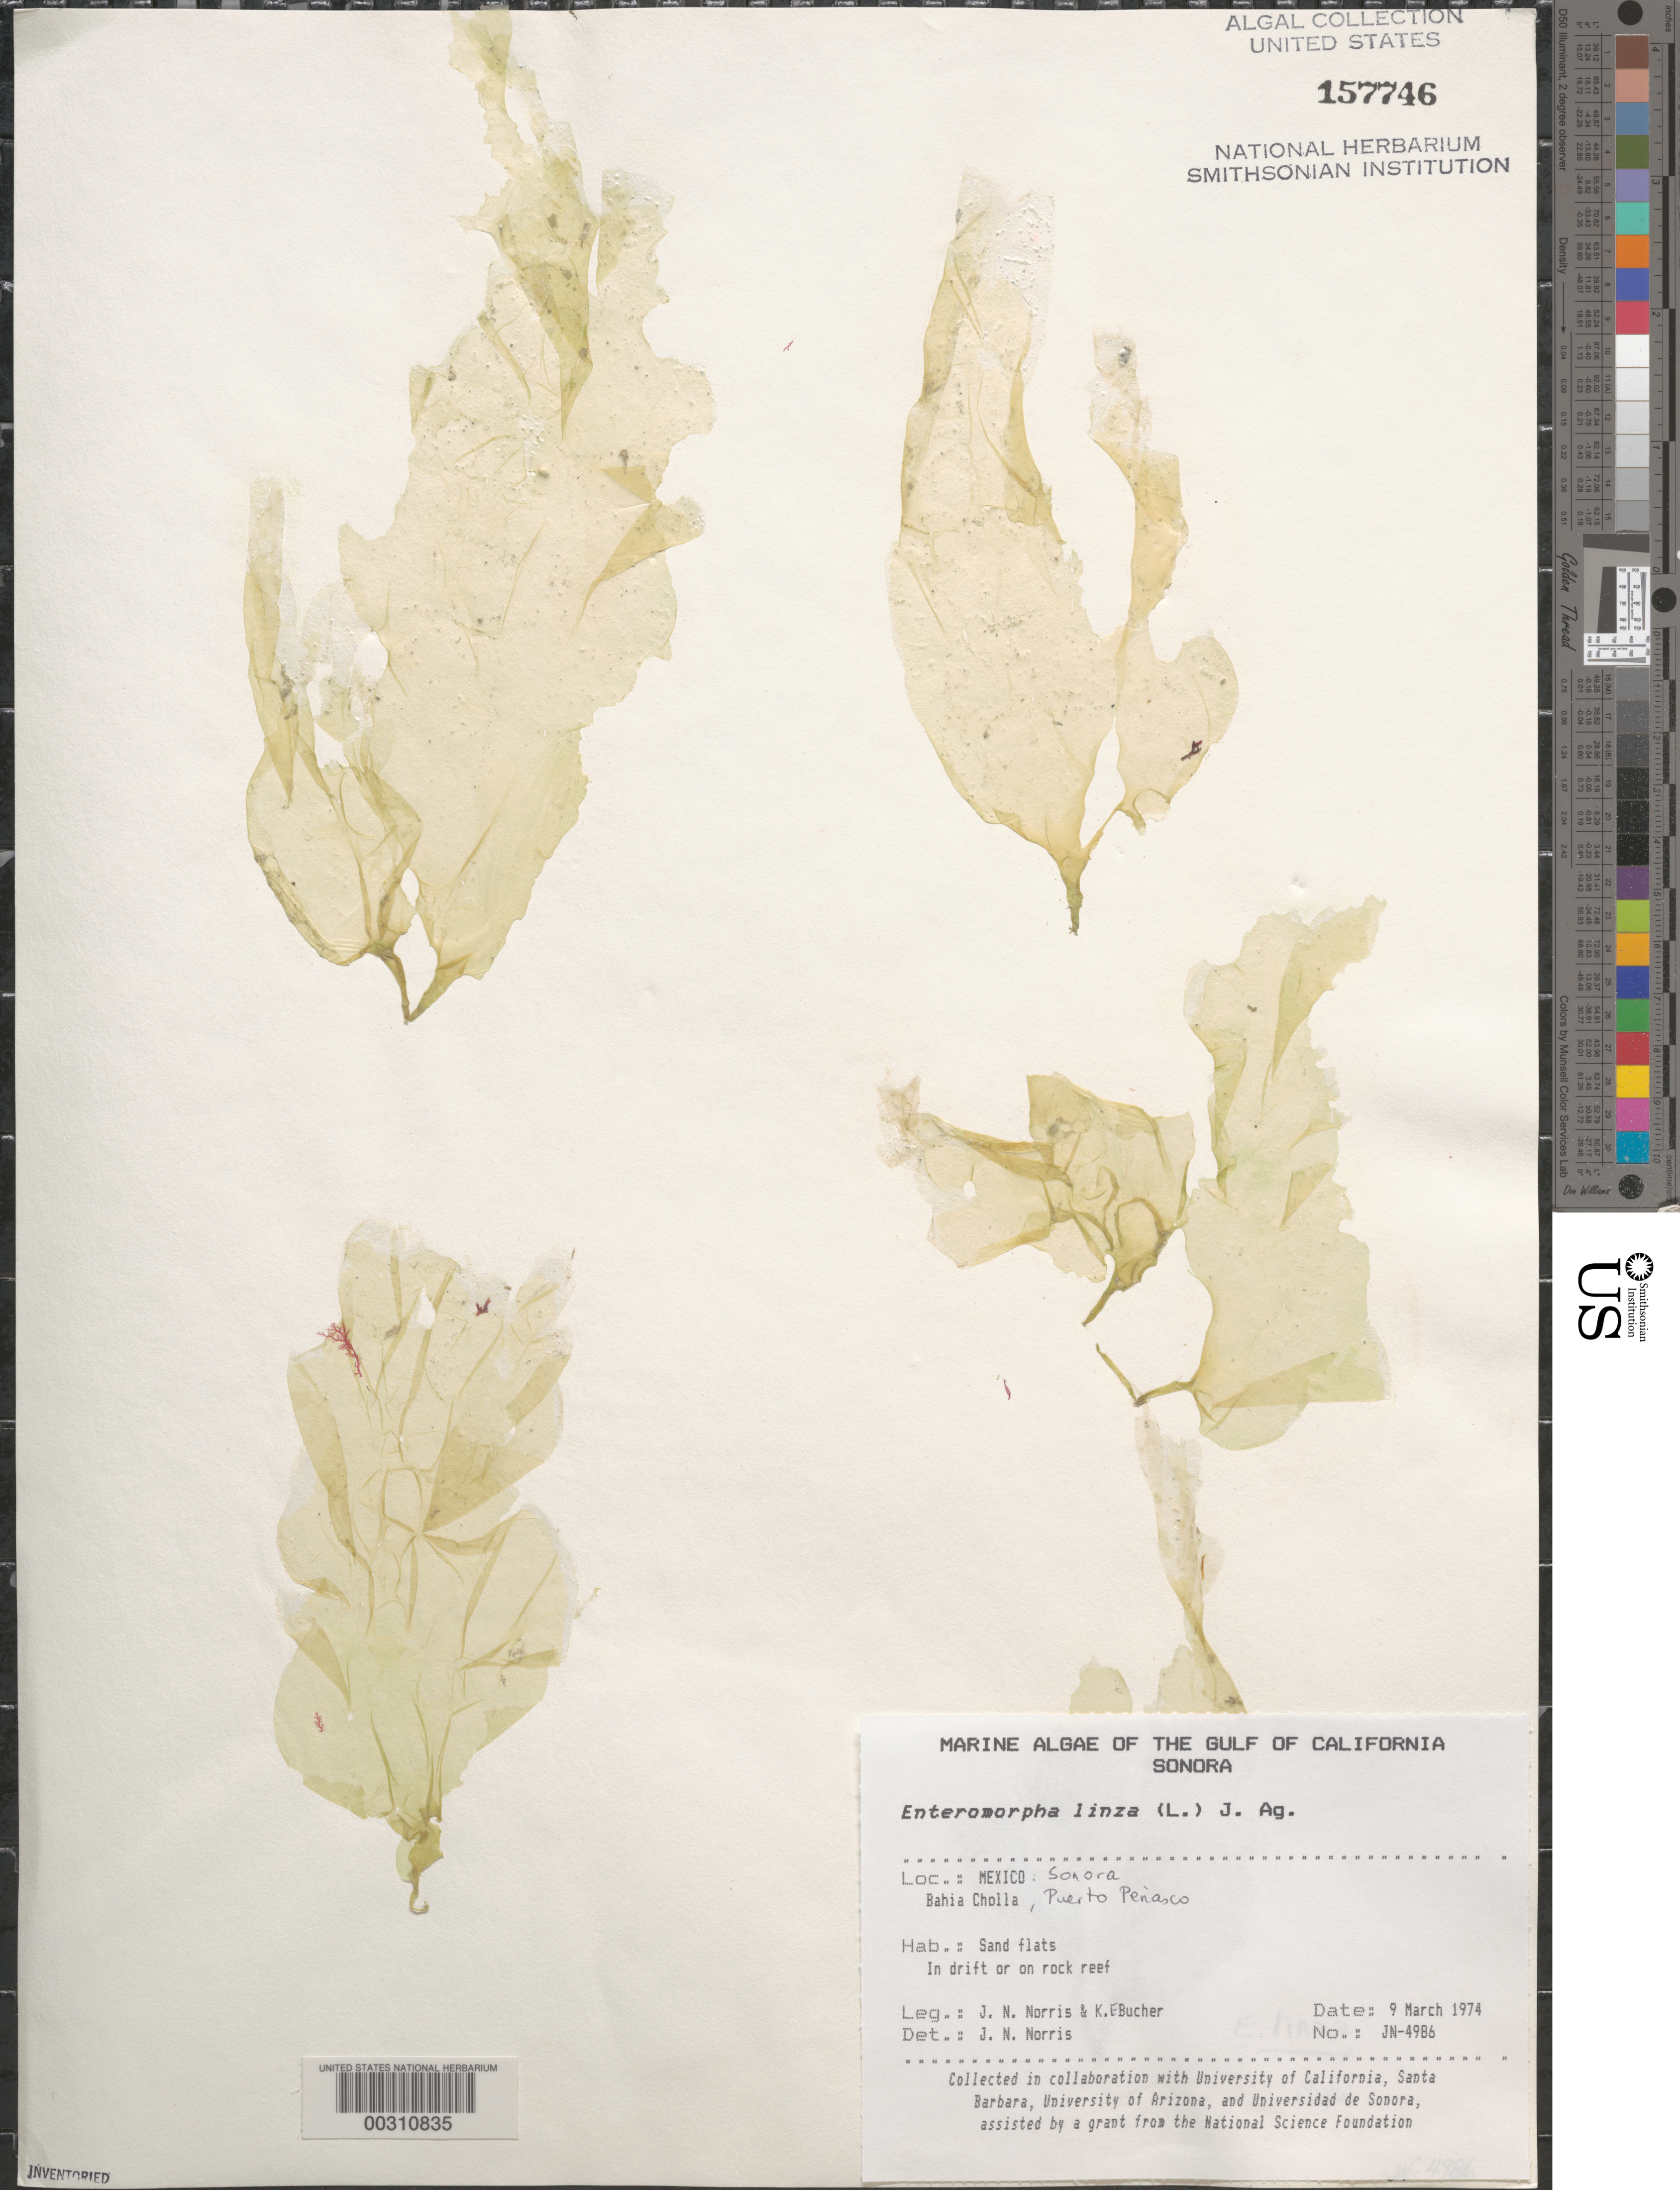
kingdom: Plantae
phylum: Chlorophyta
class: Ulvophyceae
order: Ulvales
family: Ulvaceae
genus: Ulva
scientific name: Ulva linza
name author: L.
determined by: Algae name updating Project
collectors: J. N. Norris & K. E. Bucher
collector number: JN-4986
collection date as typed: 09 Mar 1974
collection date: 1974-03-09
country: Mexico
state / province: Sonora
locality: Bahia Cholla, Puerto Penasco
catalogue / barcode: US 157746